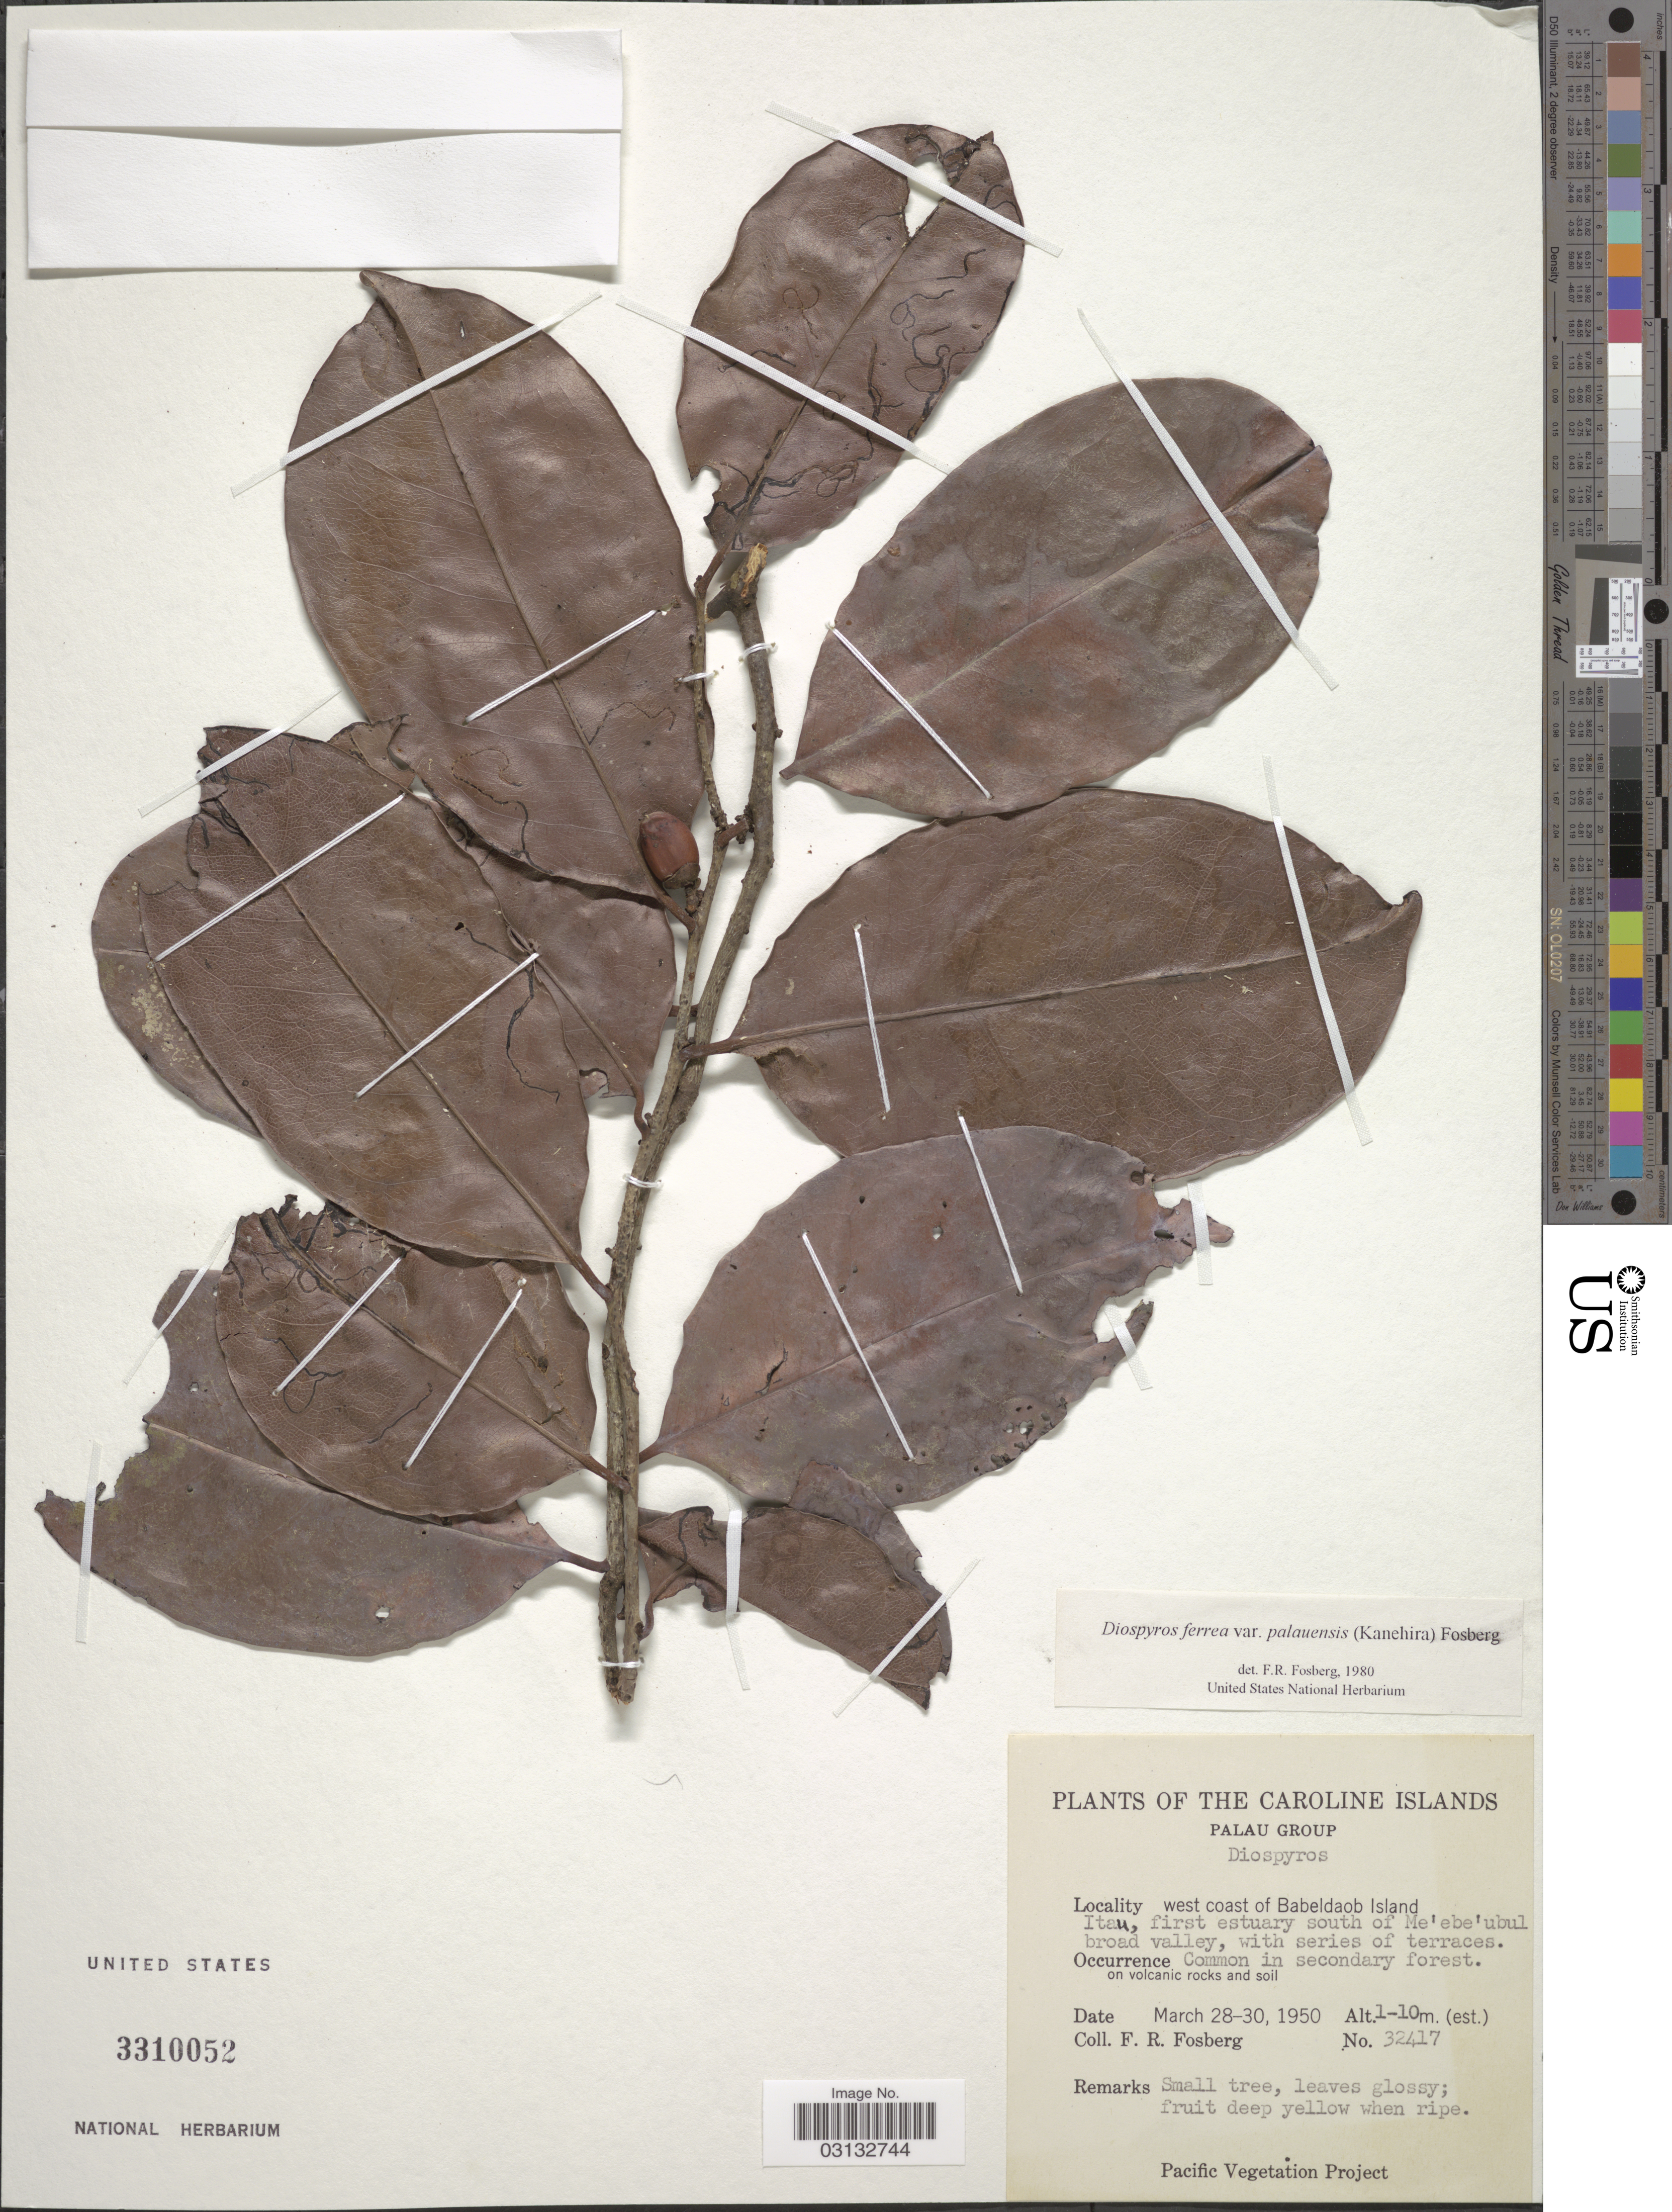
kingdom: Plantae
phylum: Tracheophyta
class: Magnoliopsida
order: Ericales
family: Ebenaceae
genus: Diospyros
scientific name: Diospyros ferrea var. palauensis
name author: (Kaneh.) Fosberg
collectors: F. R. Fosberg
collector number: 32417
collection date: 1950-03-28/1950-03-30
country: Palau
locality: Caroline Islands. Palau Group. West coast of Babeldaob Island. Itau, first estuary south of Me'ebe'ubul broad valley.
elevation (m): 1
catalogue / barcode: US 3310052